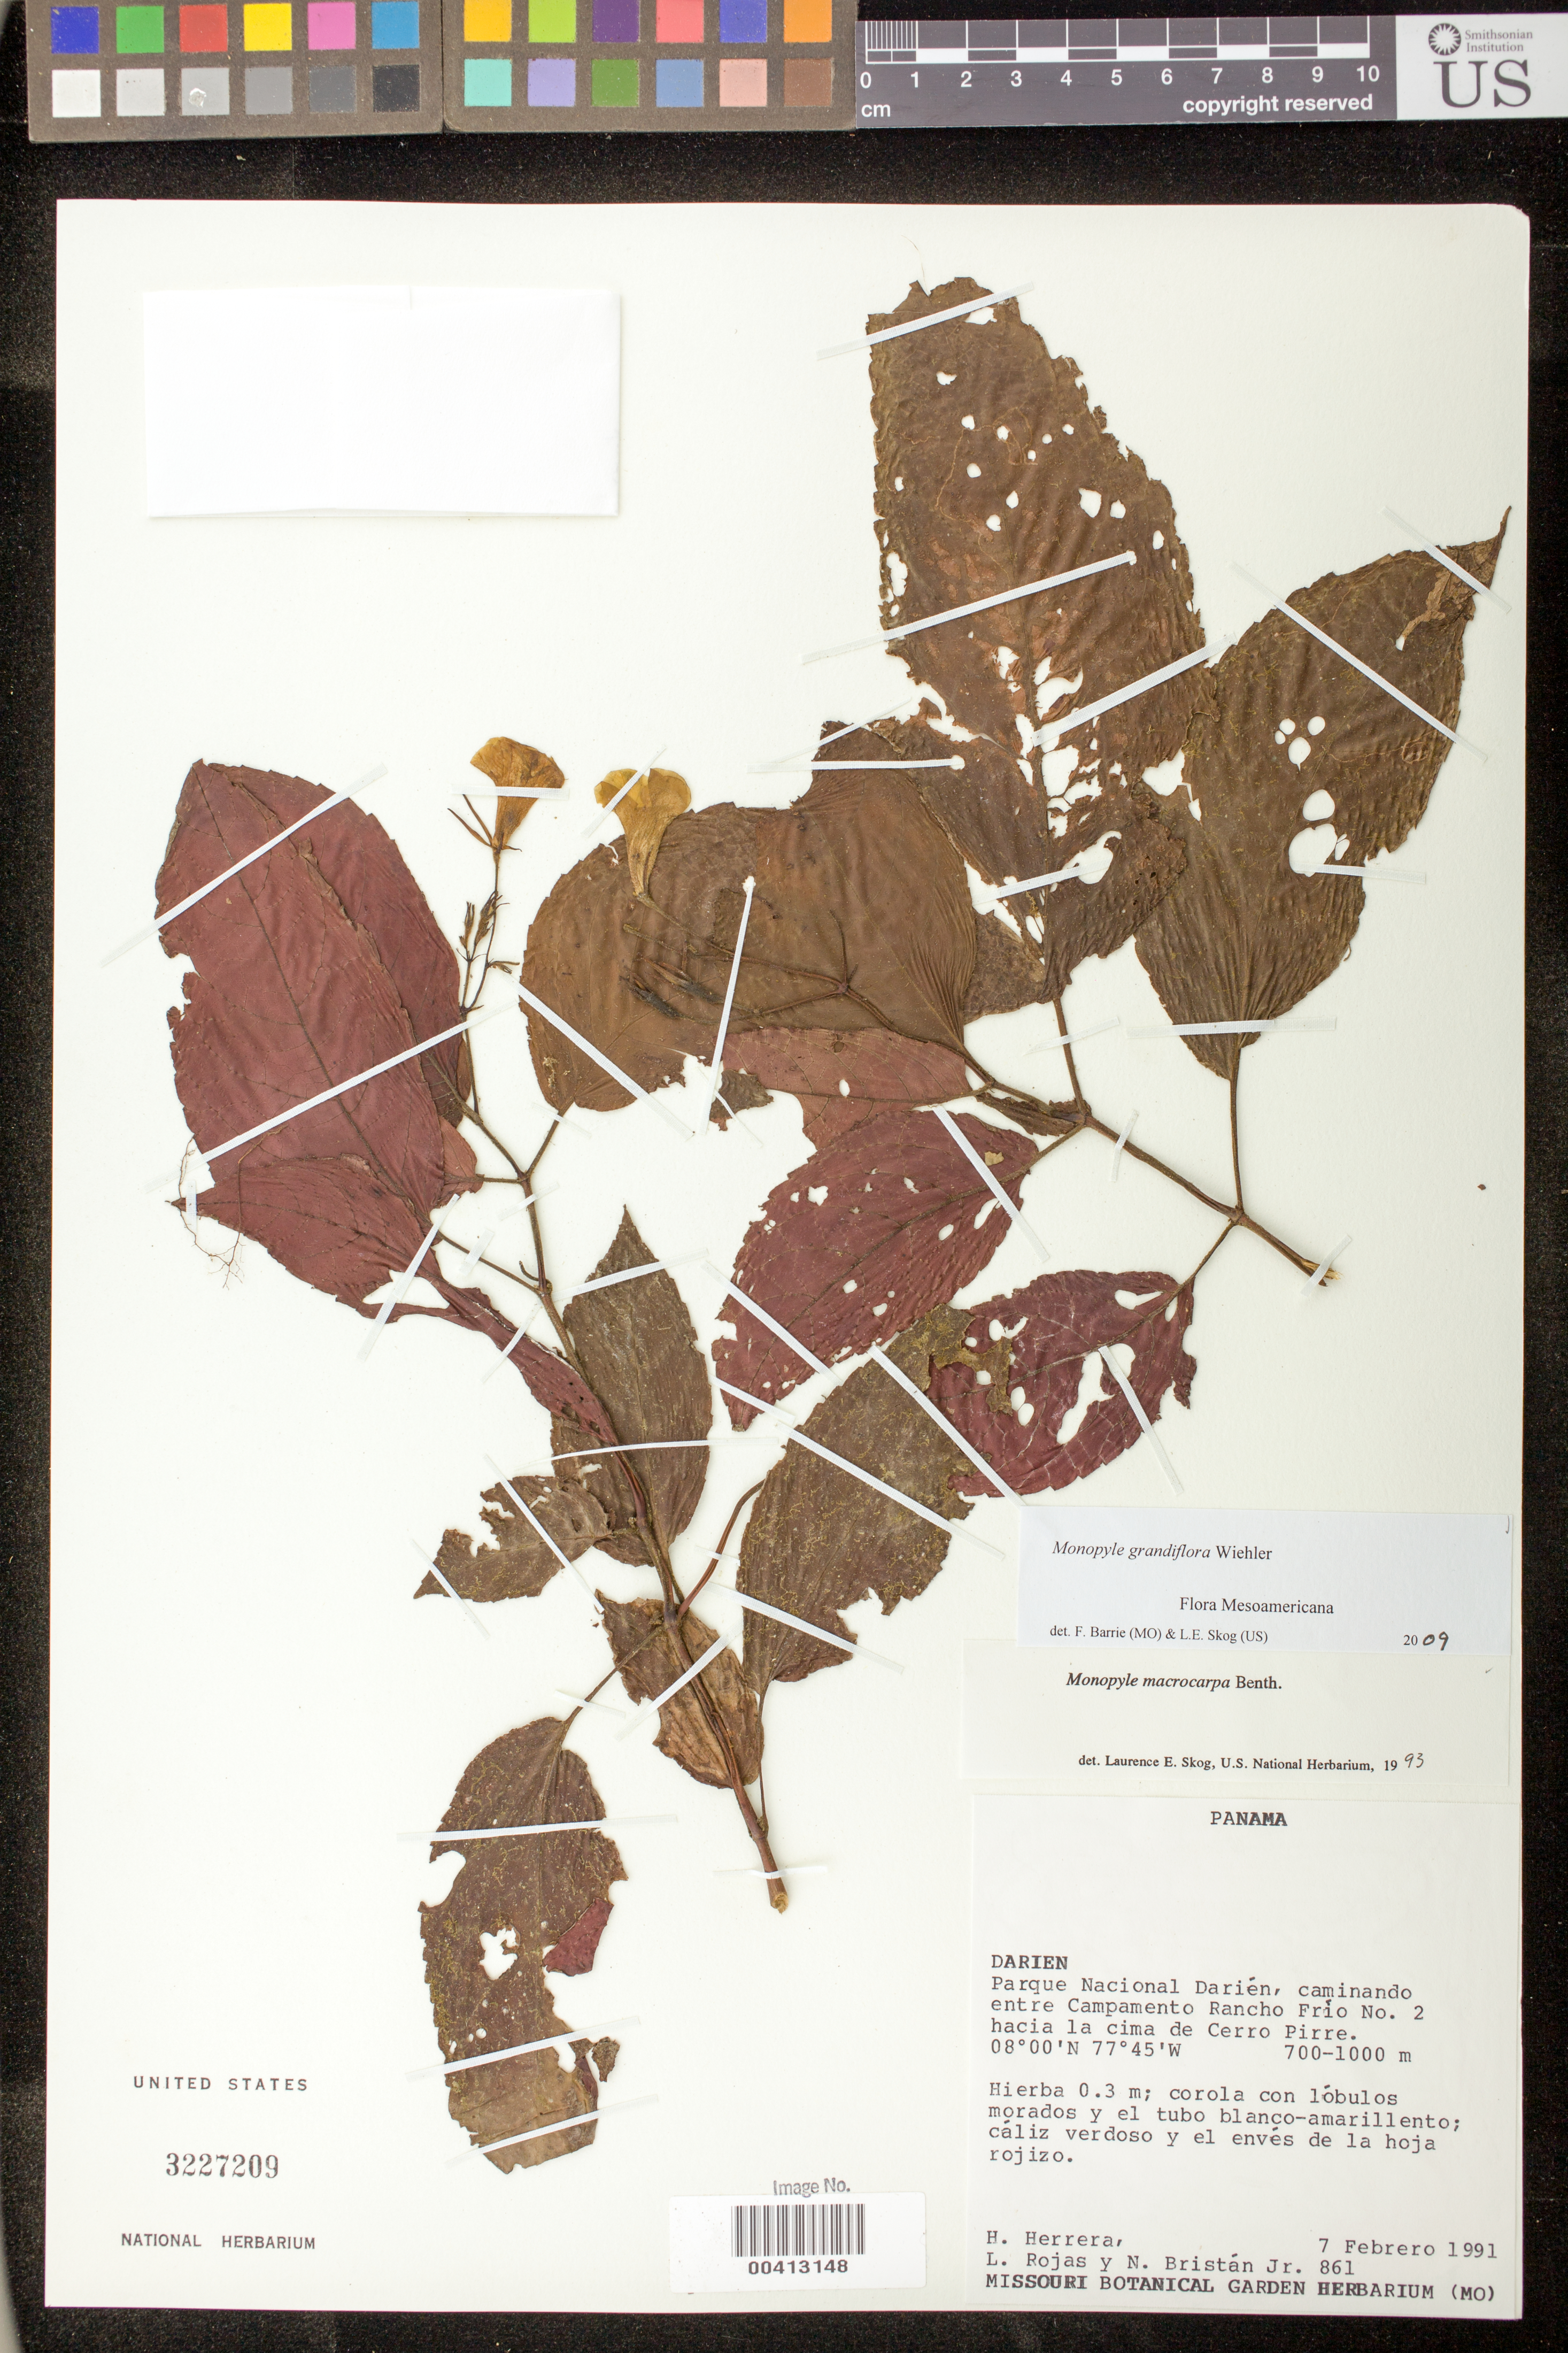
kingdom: Plantae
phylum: Tracheophyta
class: Magnoliopsida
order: Lamiales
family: Gesneriaceae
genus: Monopyle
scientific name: Monopyle grandiflora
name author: Wiehler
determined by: Barrie, F. R.; Skog, Laurence E.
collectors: H. Herrera, L. Rojas & N. Bristan Jr.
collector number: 861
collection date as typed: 07 Feb 1991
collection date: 1991-02-07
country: Panama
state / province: Darién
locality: Parque Nacional Darién, caminando entre Campamento Rancho Frio no. 2 hacia la cima de Cerro Pirre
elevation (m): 700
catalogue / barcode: US 3227209